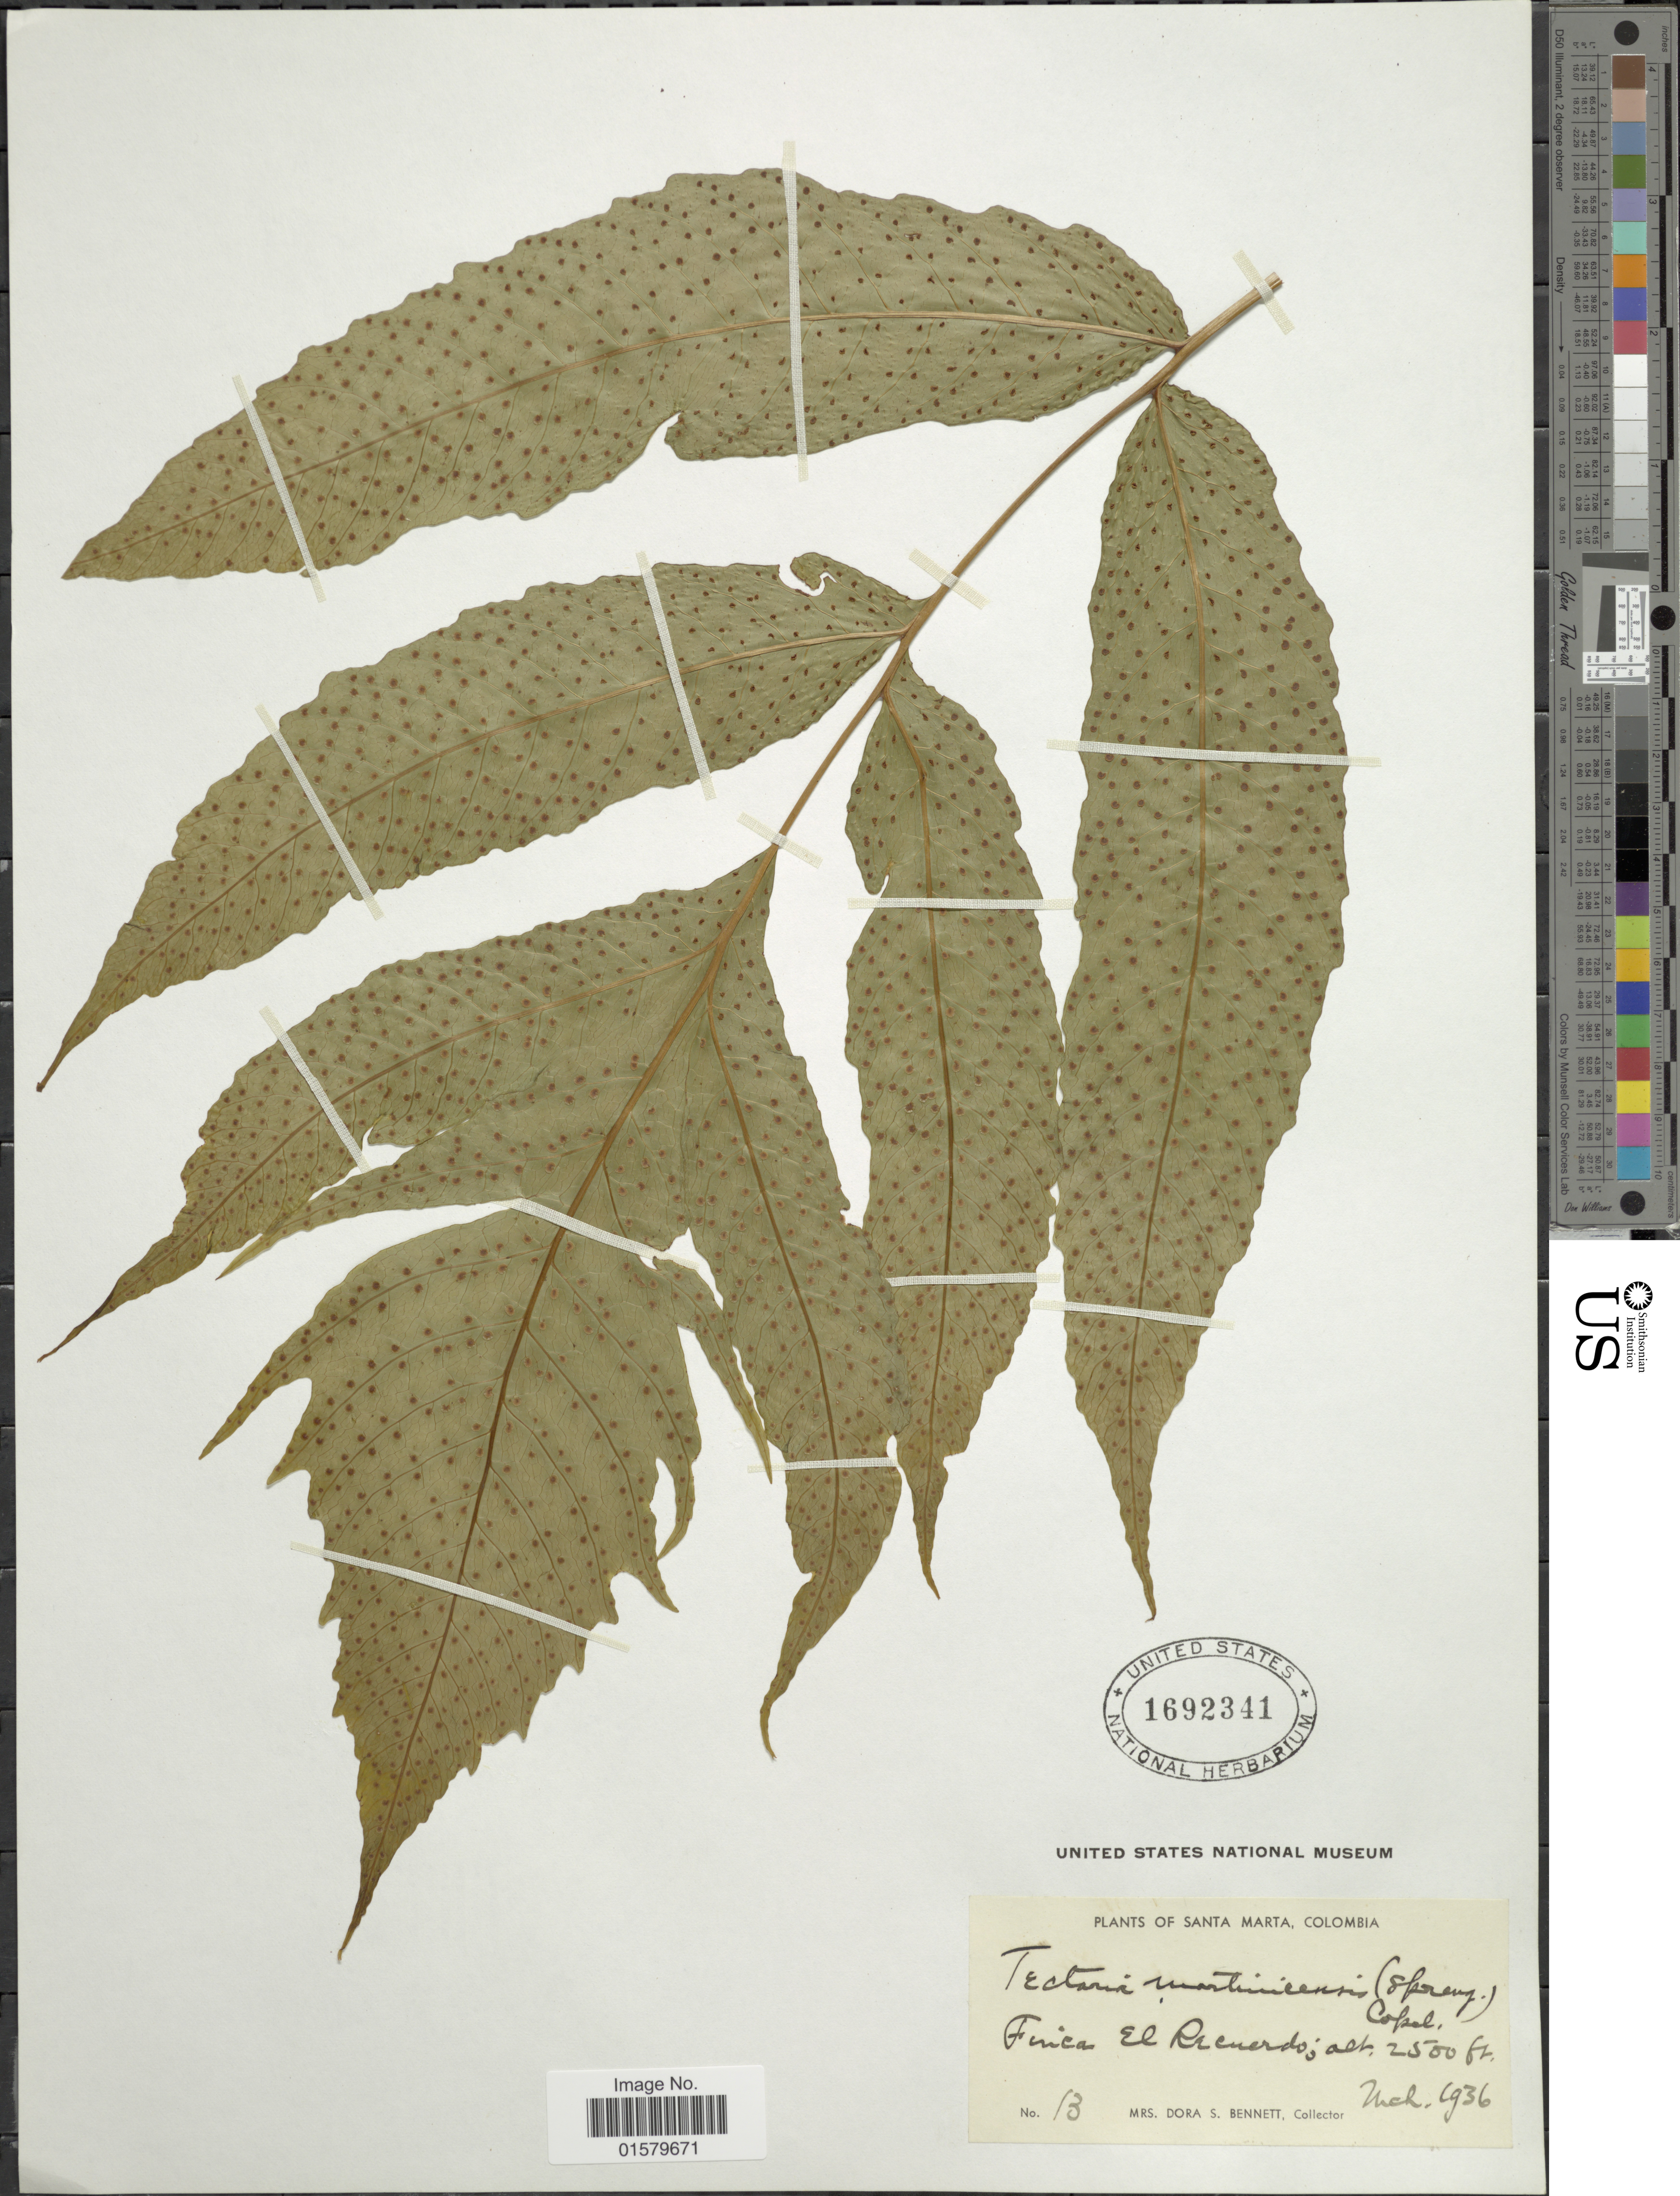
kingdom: Plantae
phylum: Tracheophyta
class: Polypodiopsida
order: Polypodiales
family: Tectariaceae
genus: Tectaria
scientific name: Tectaria incisa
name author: Cav.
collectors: D. Bennett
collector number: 13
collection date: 1936-03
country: Colombia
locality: Santa Marta, Finca El Recuerdo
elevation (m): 762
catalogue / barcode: US 1692341